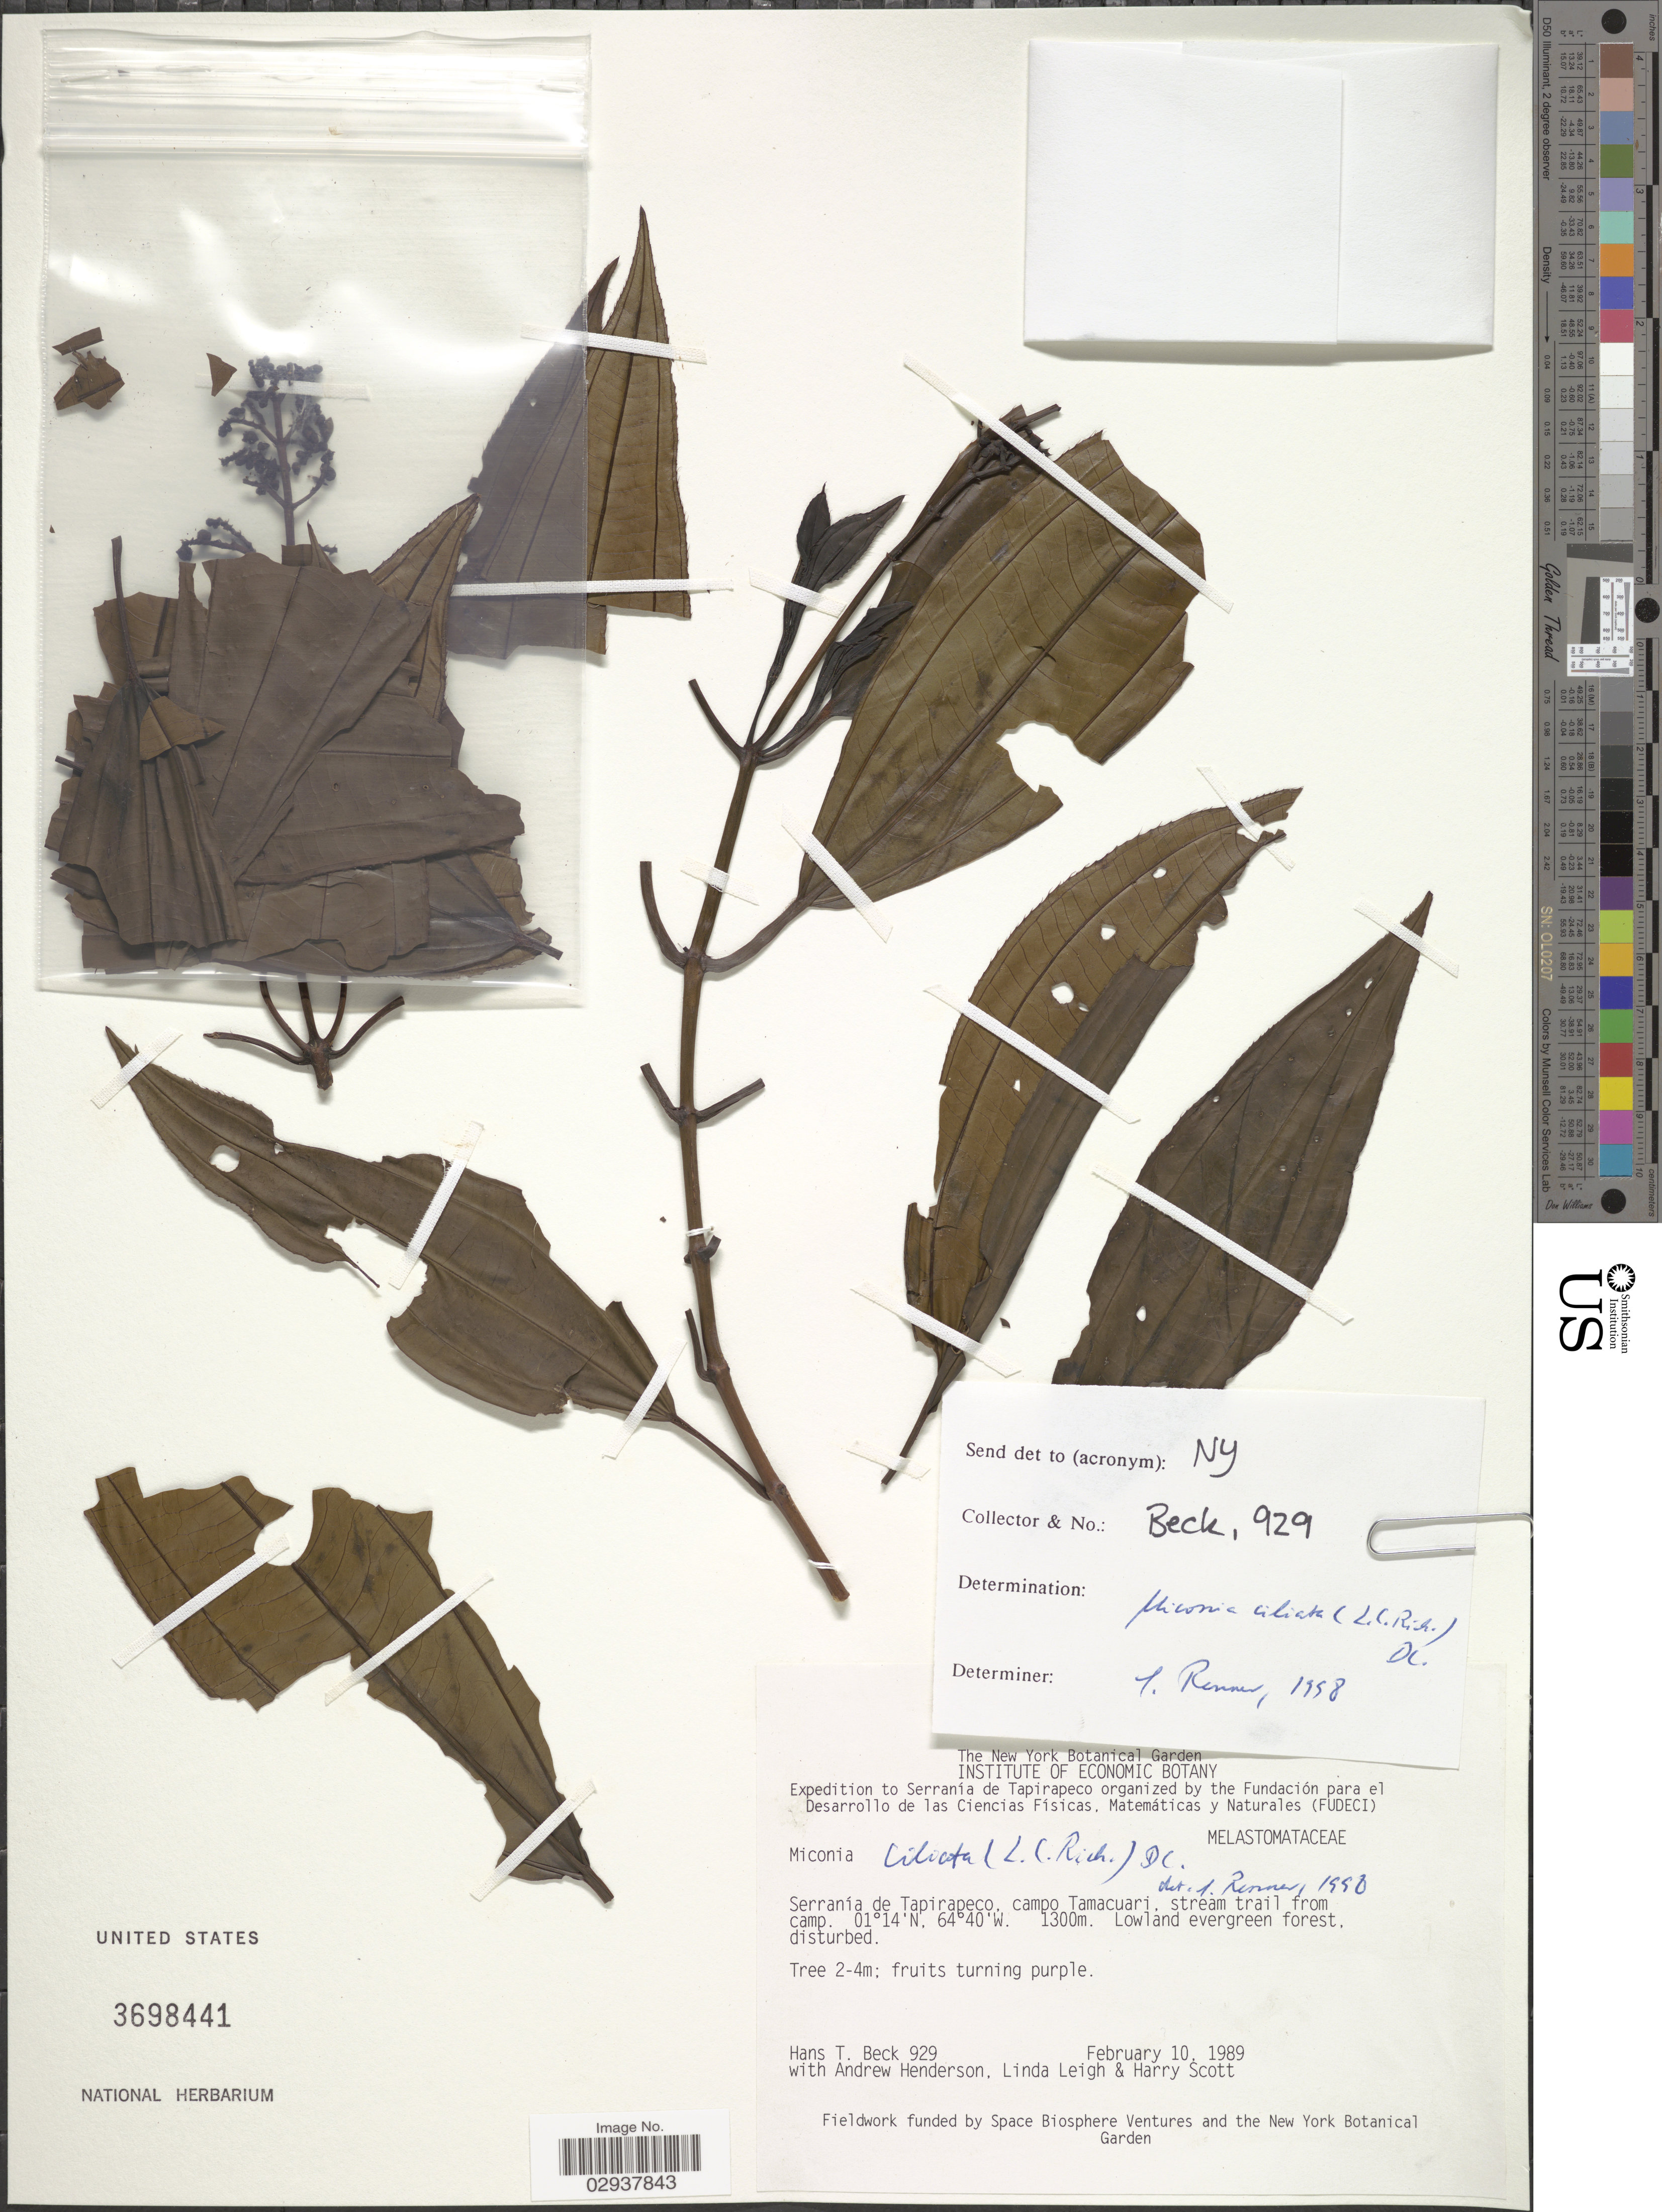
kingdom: Plantae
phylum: Tracheophyta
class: Magnoliopsida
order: Myrtales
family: Melastomataceae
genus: Miconia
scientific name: Miconia ciliata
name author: (Rich.) DC.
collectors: H. T. Beck, A. Henderson, L. Leigh & H. Scott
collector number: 929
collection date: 1989-02-10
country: Venezuela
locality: Serranía de Tapirapeco, campo Tamacuari, stream trail from camp.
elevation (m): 1300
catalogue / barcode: US 3698441